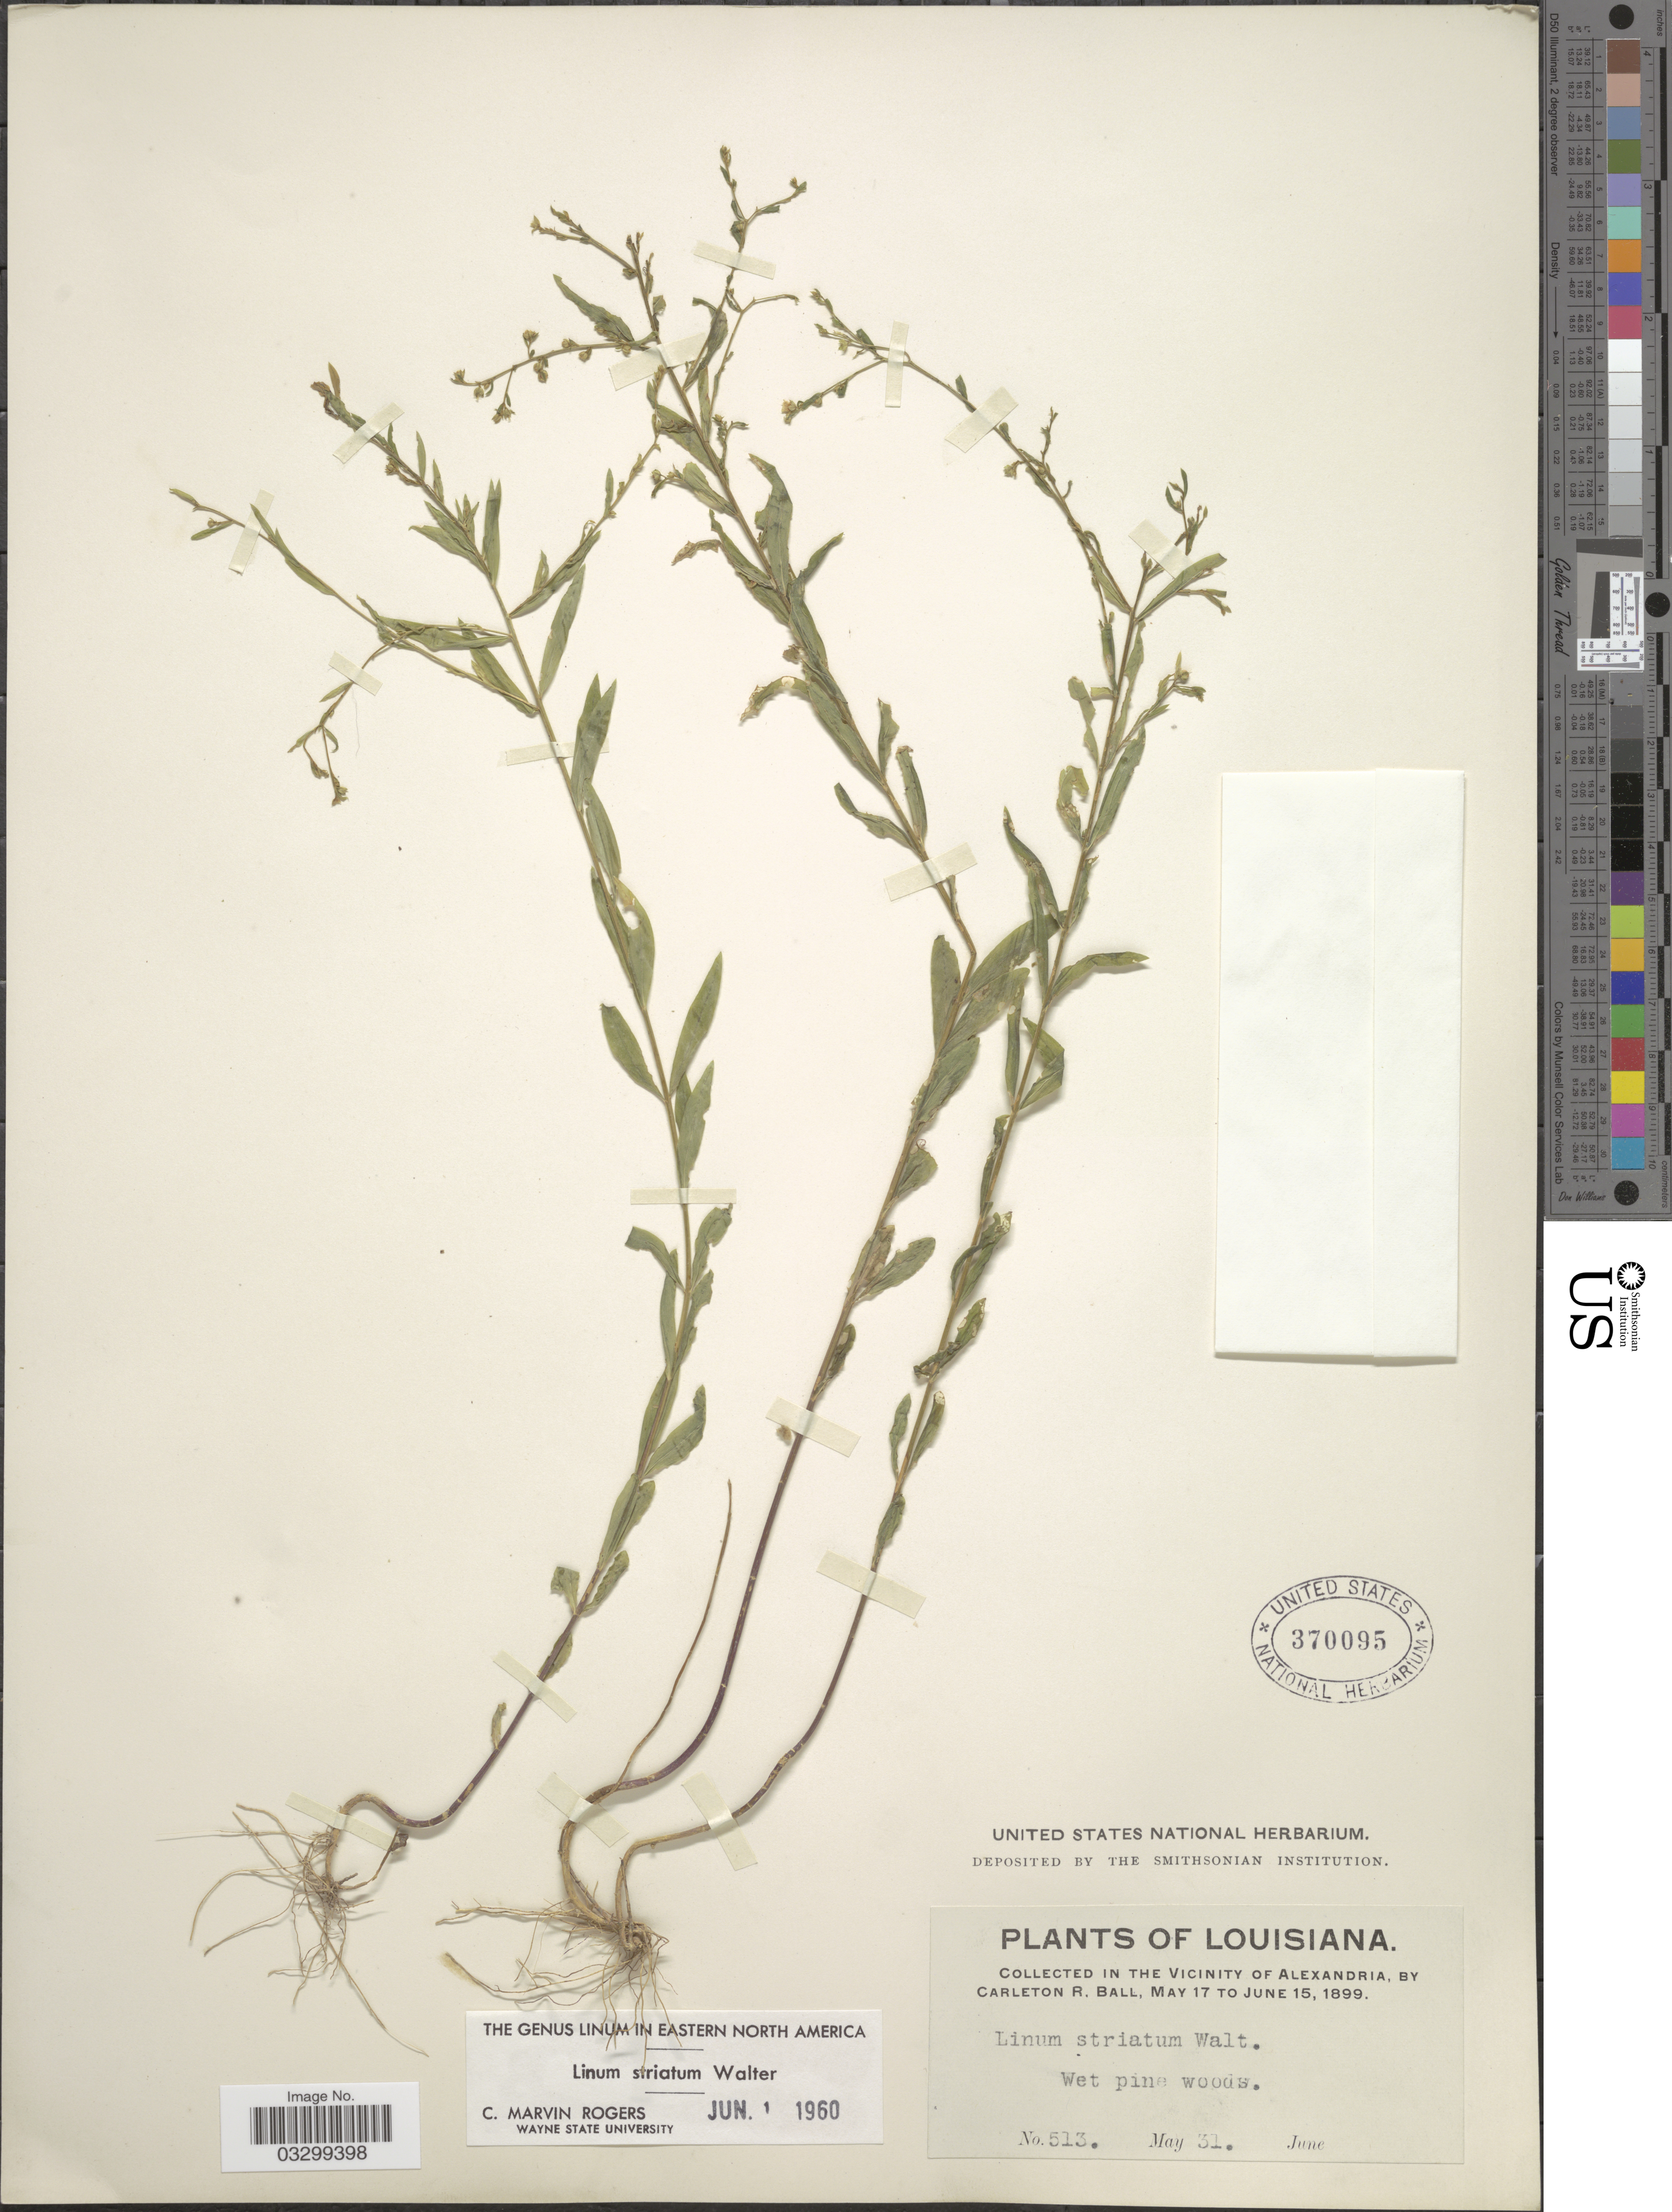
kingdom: Plantae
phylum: Tracheophyta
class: Magnoliopsida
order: Malpighiales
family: Linaceae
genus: Linum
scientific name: Linum striatum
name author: Walter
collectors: C. R. Ball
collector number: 513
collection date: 1899-05-31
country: United States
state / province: Louisiana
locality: In the vicinity of Alexandria.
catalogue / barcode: US 370095